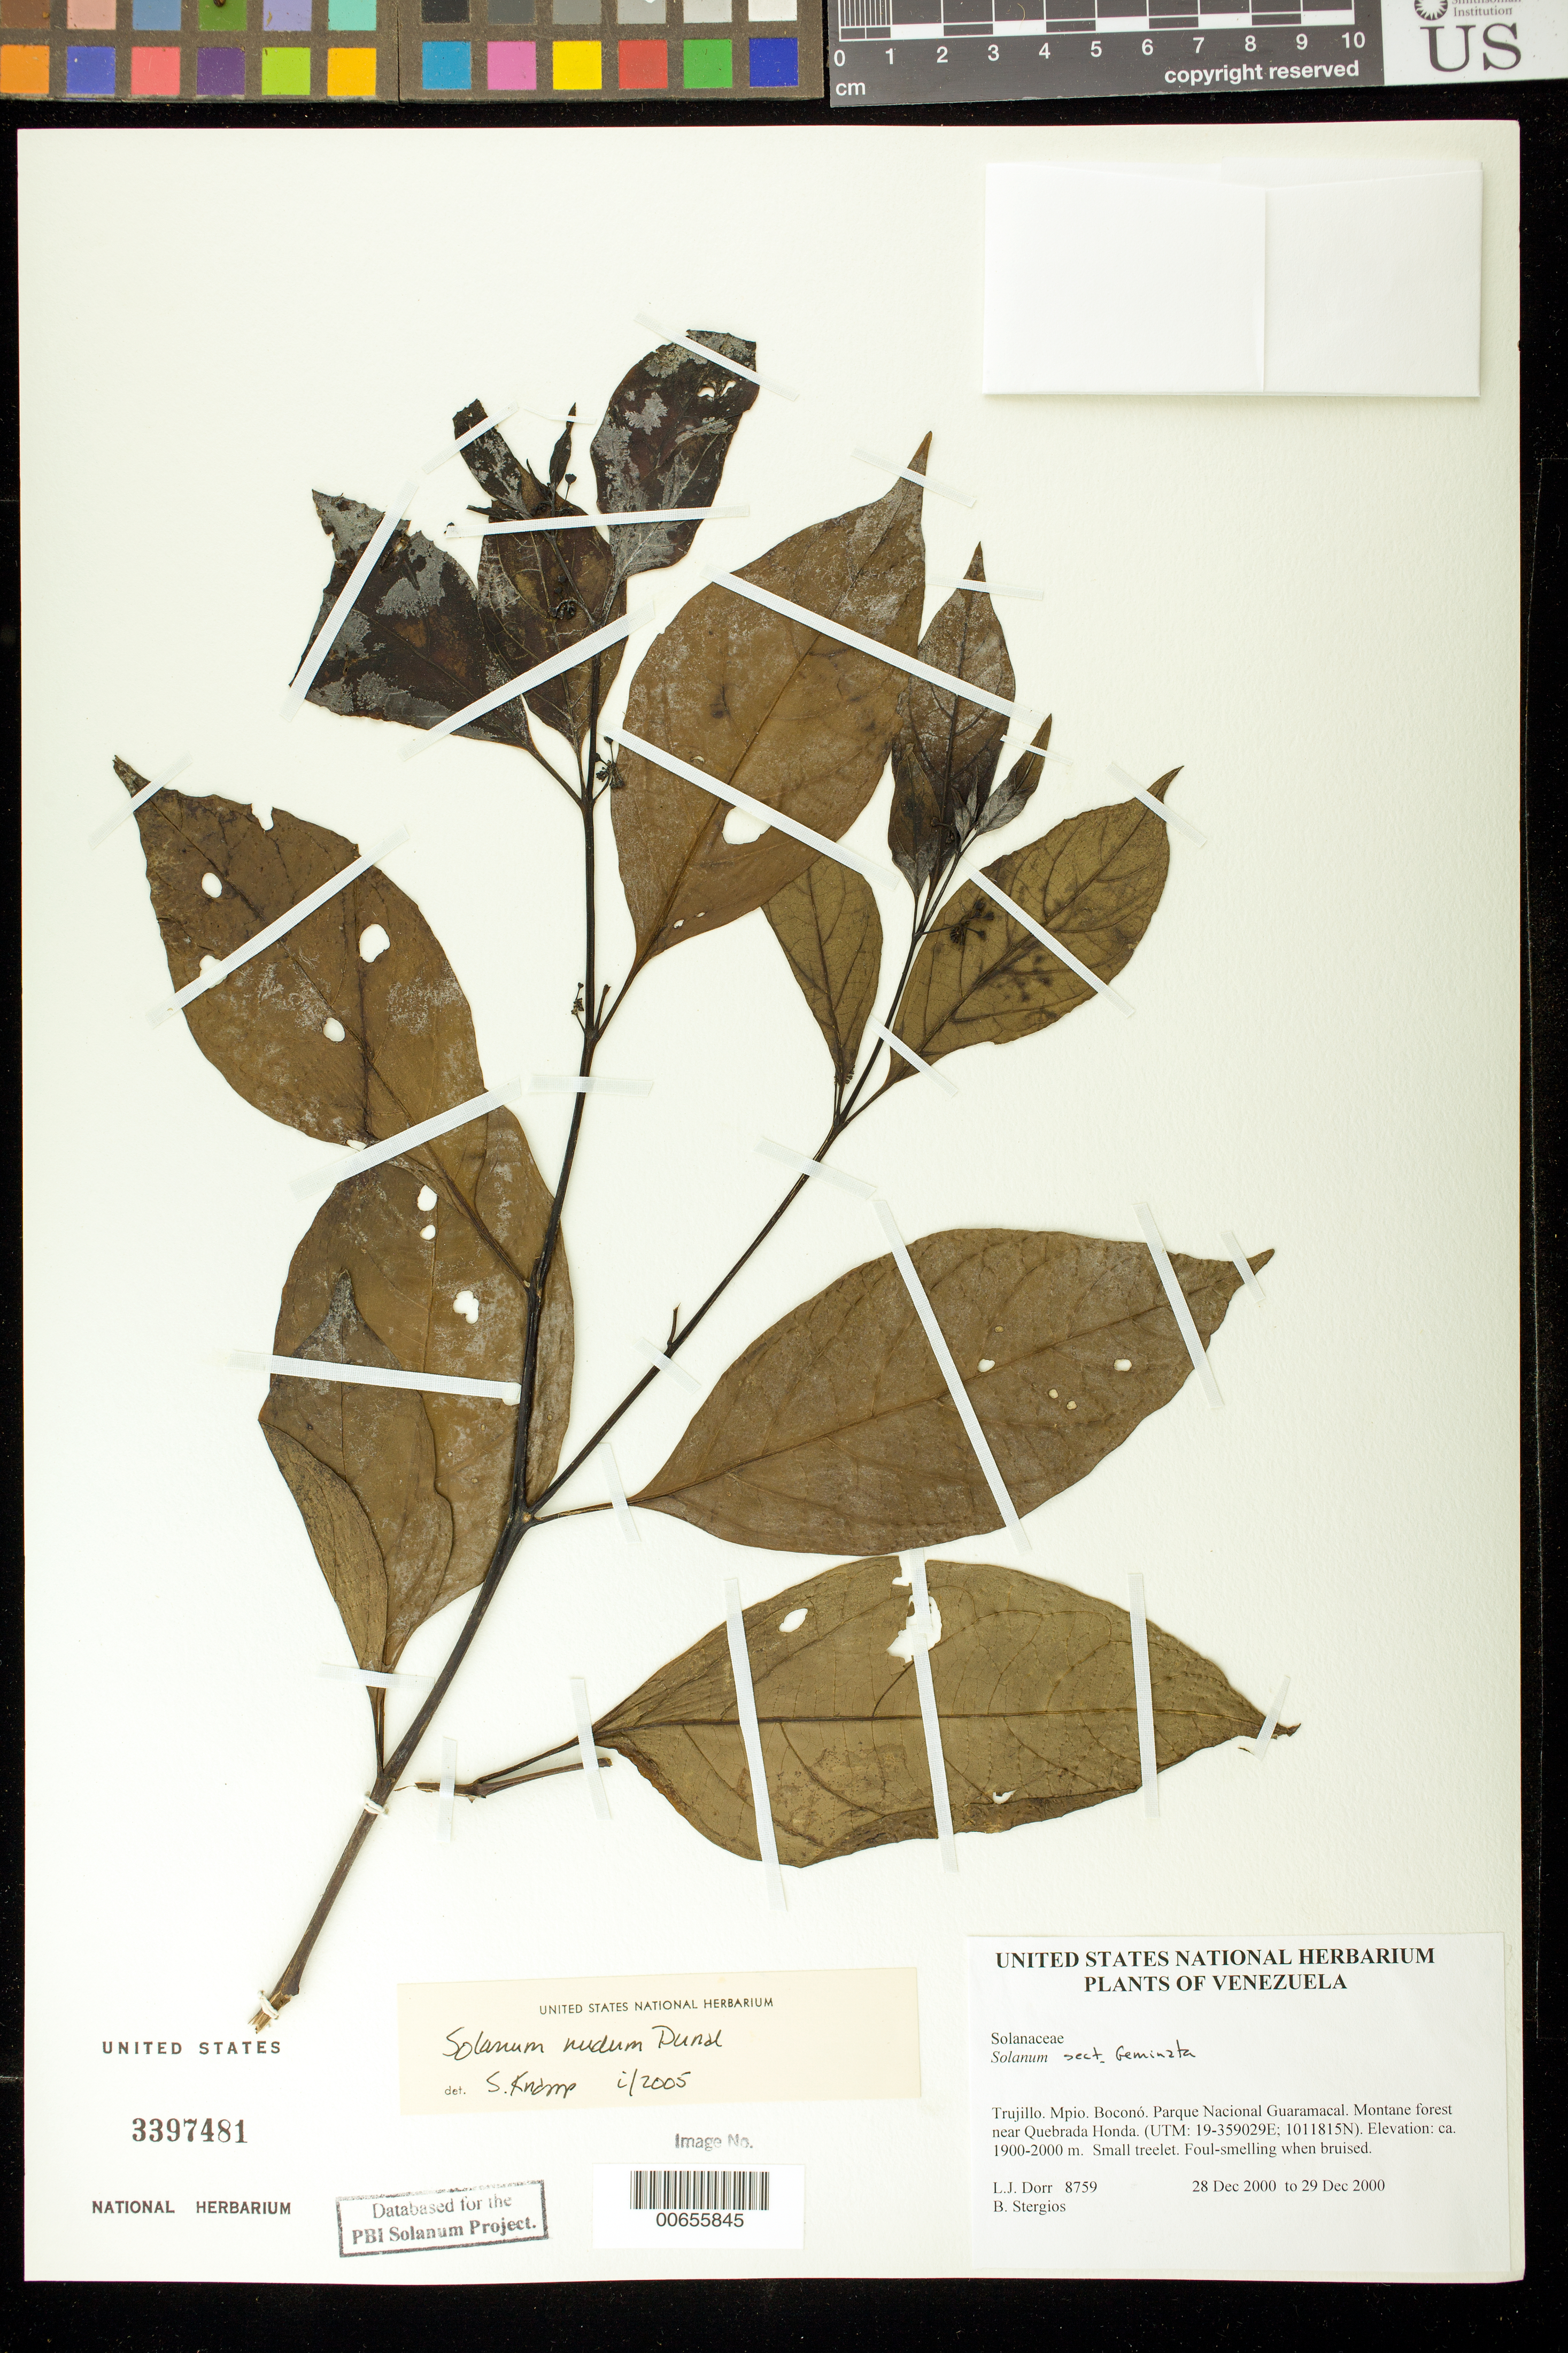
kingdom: Plantae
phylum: Tracheophyta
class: Magnoliopsida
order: Solanales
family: Solanaceae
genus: Solanum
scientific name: Solanum viarum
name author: Dunal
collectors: L. J. Dorr & B. G. Stergios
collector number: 8759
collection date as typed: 28 Dec 2000 to 29 Dec 2000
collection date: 2000-12-28/2000-12-29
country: Venezuela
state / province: Trujillo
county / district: Boconó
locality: Parque Nacional Guaramacal near Quebrada Honda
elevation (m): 1900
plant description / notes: PORT, US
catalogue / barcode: US 3397481